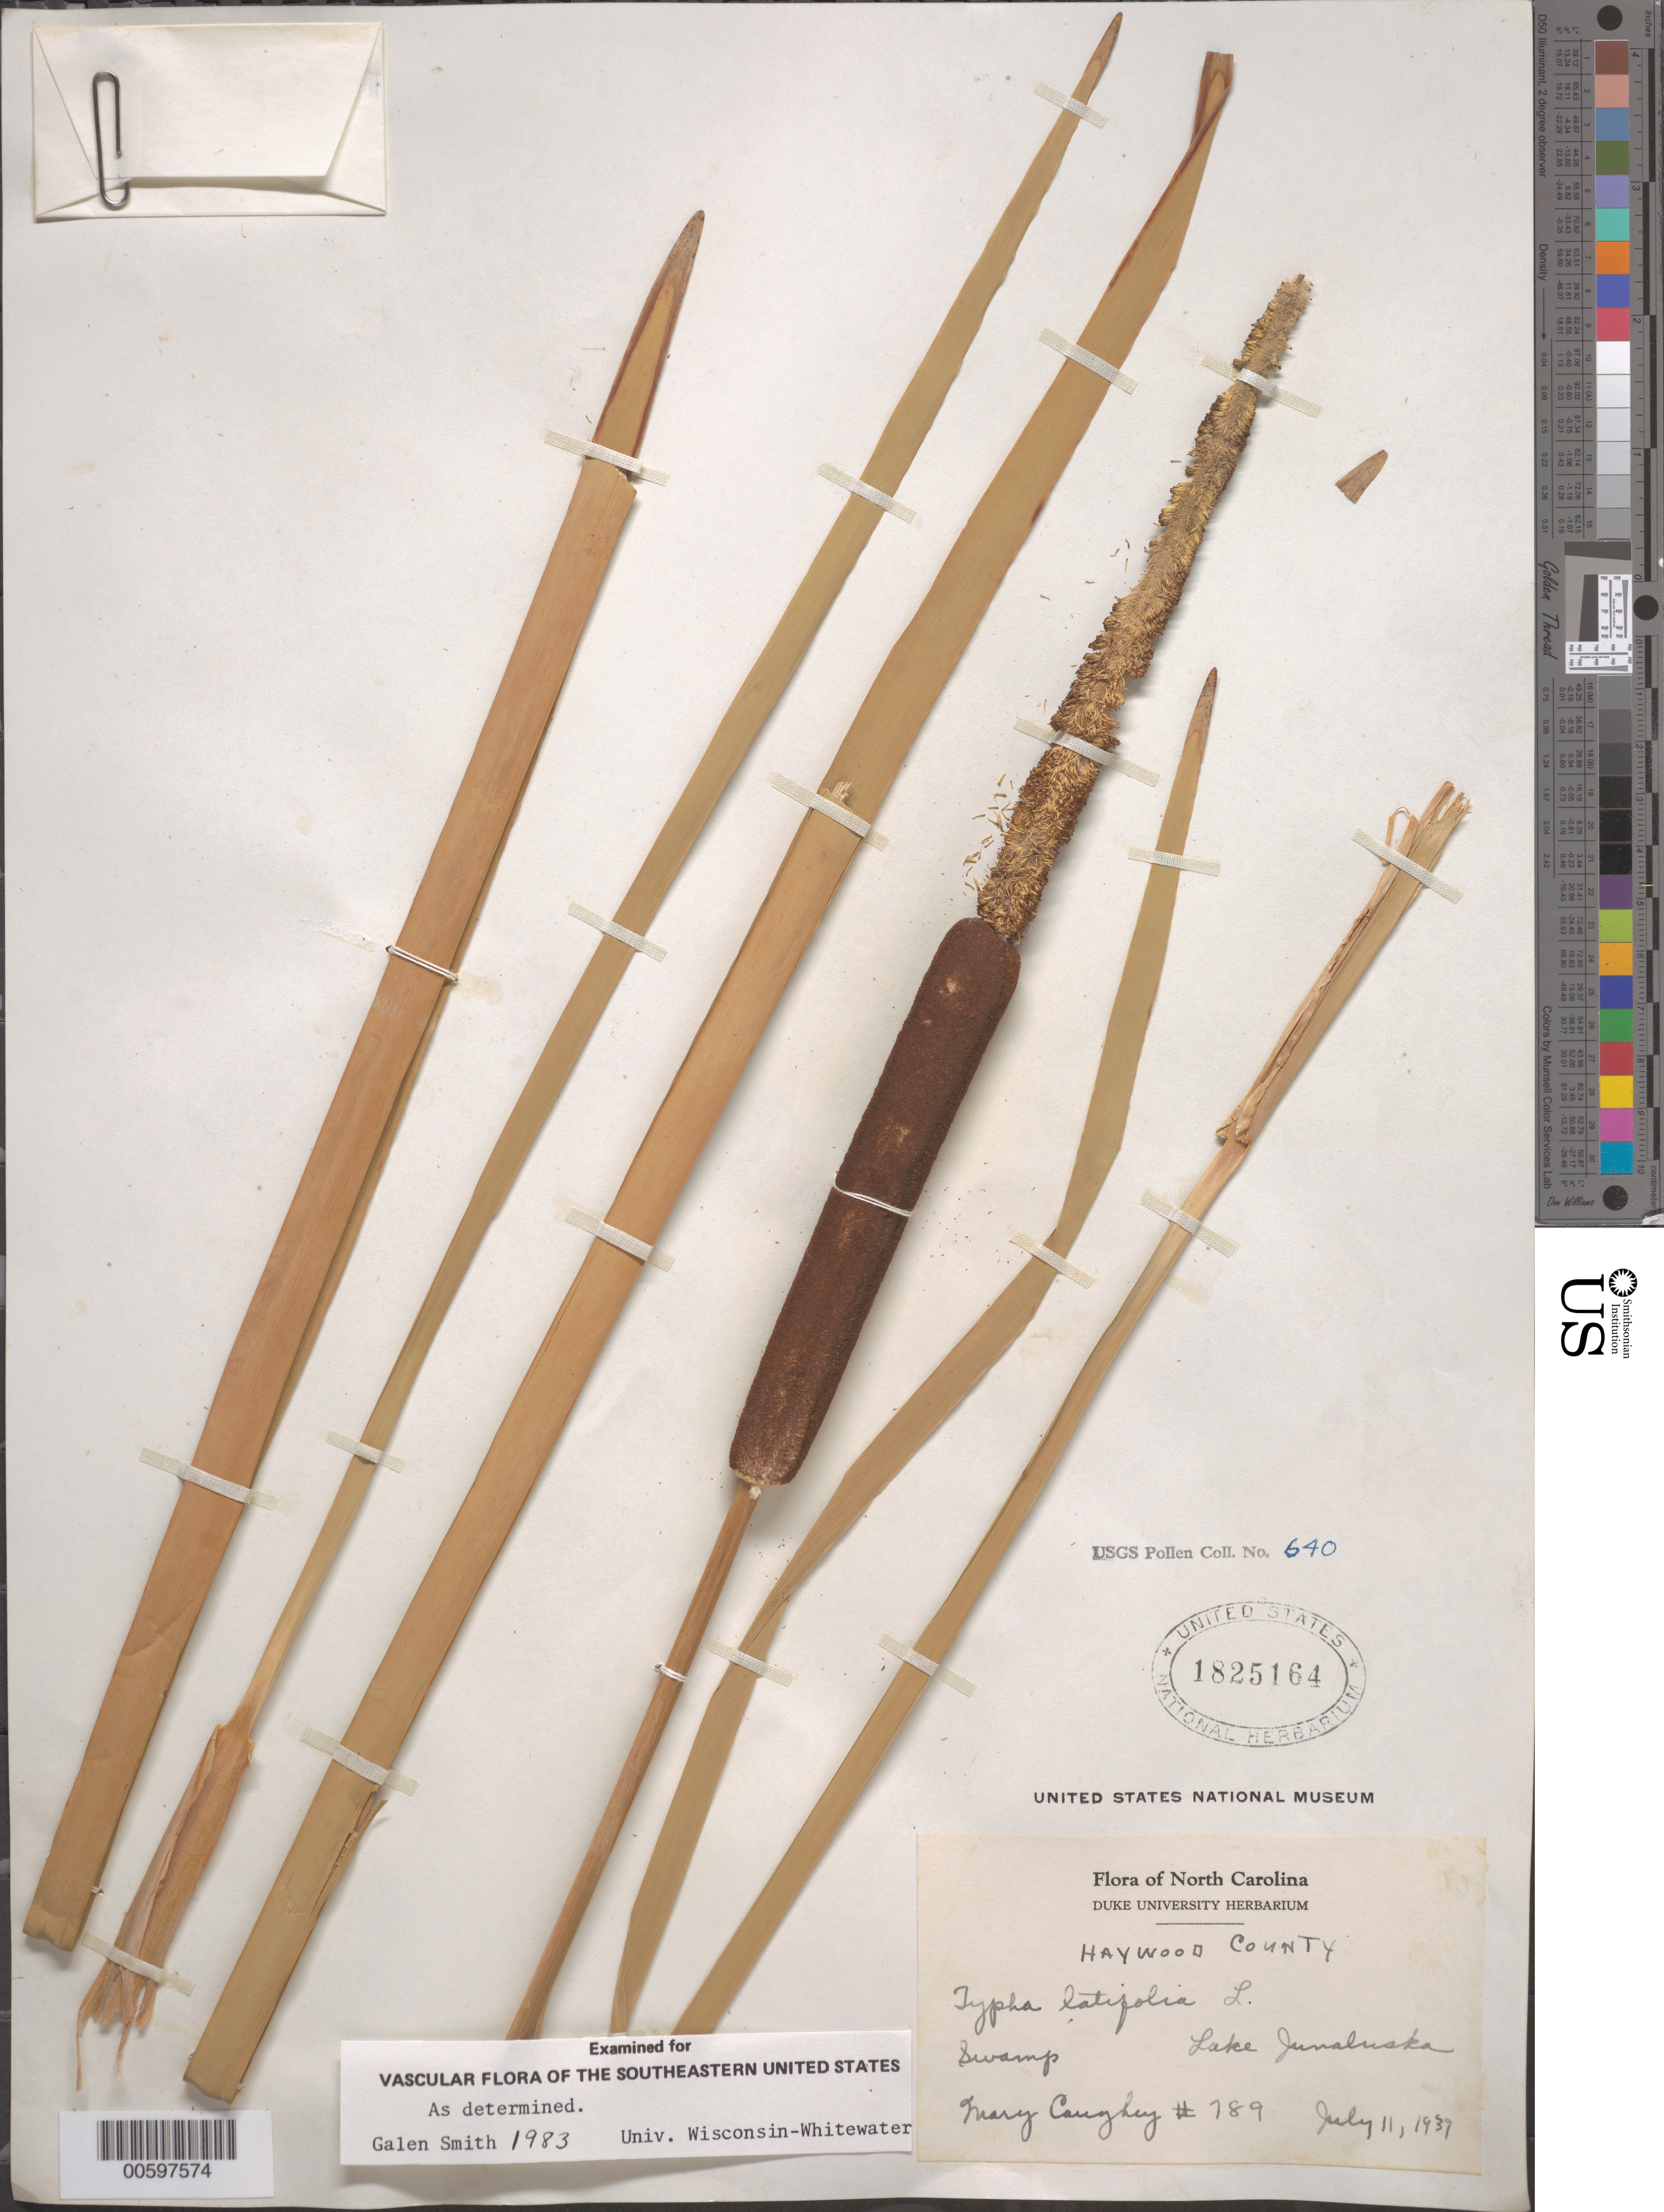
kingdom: Plantae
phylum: Tracheophyta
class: Liliopsida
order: Poales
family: Typhaceae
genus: Typha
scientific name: Typha latifolia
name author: L.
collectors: M. Caughey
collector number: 789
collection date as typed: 11 Jul 1939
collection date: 1939-07-11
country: United States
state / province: North Carolina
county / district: Haywood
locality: Lake Junaluska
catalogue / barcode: US 1825164